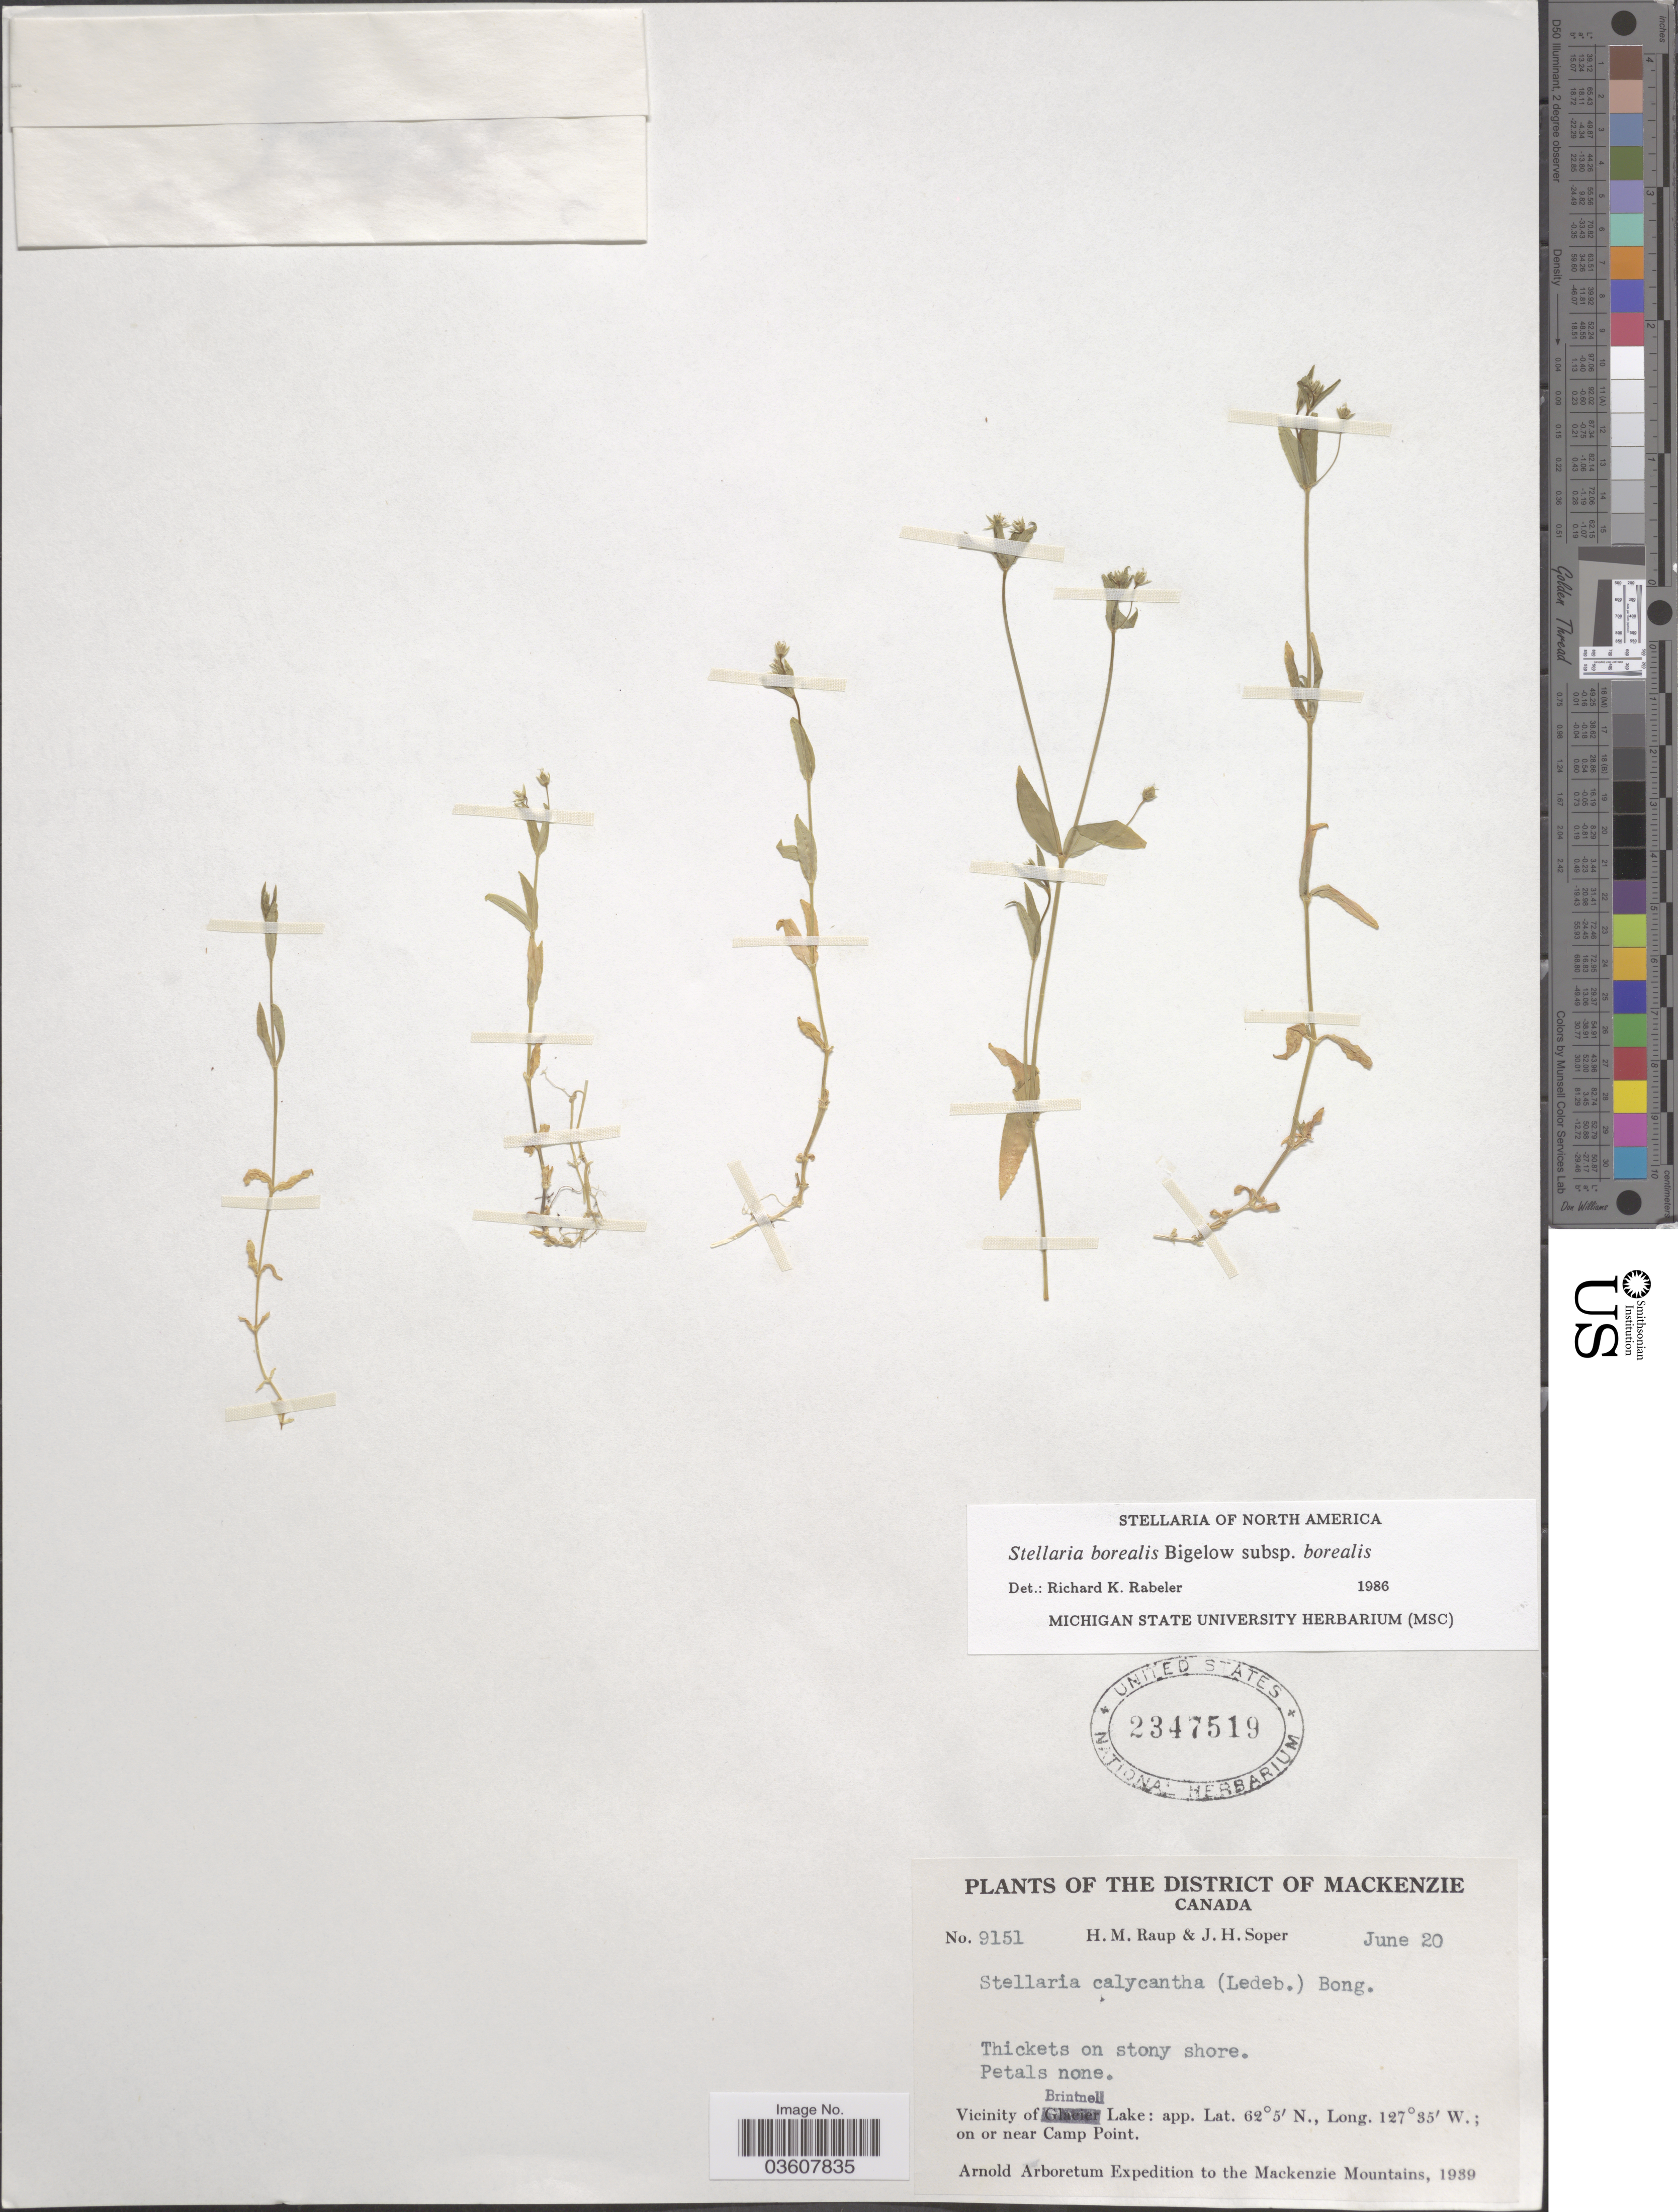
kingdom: Plantae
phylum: Tracheophyta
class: Magnoliopsida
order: Caryophyllales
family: Caryophyllaceae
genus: Stellaria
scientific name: Stellaria borealis subsp. borealis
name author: Bigelow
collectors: H. Raup & J. H. Soper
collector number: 9151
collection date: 1939-06-20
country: Canada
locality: The District of Mackenzie.Vicinity of Brintnell Lake: on or near Camp Point.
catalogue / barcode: US 2347519